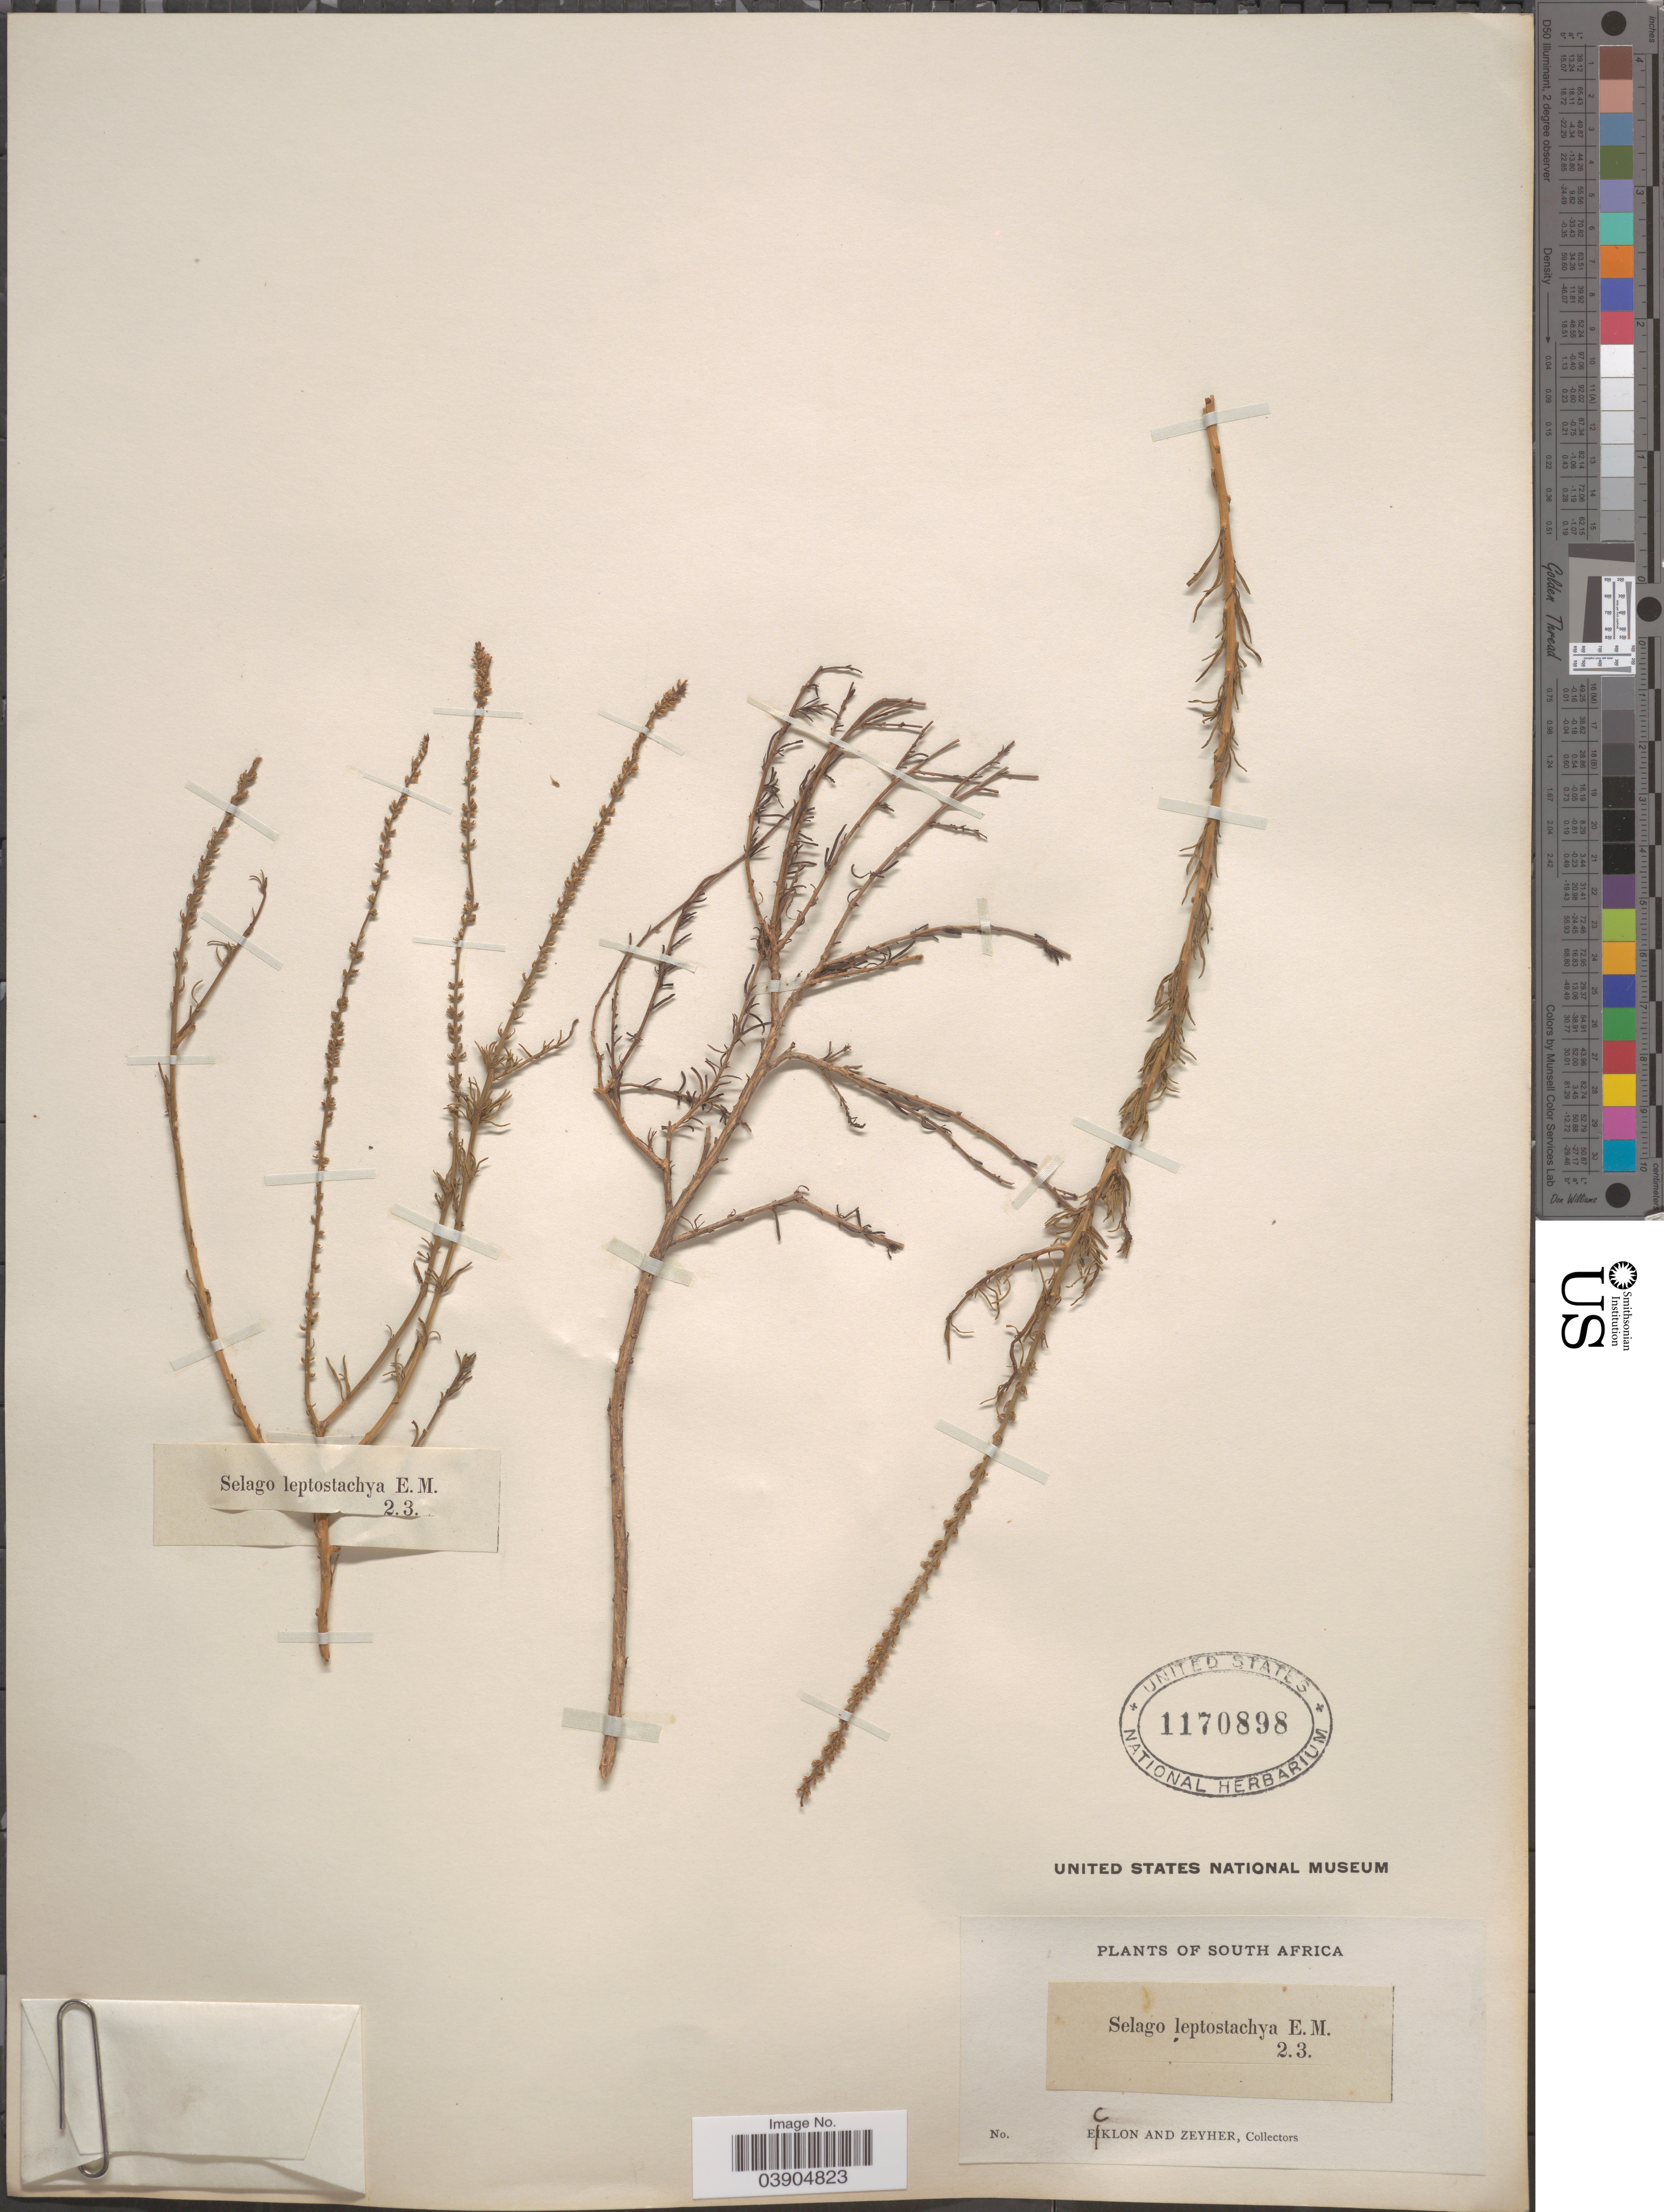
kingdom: Plantae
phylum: Tracheophyta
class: Magnoliopsida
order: Lamiales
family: Scrophulariaceae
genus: Selago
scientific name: Selago leptostachya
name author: E. Mey.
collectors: -. Ecklon & -. Zeyher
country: South Africa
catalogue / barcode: US 1170898